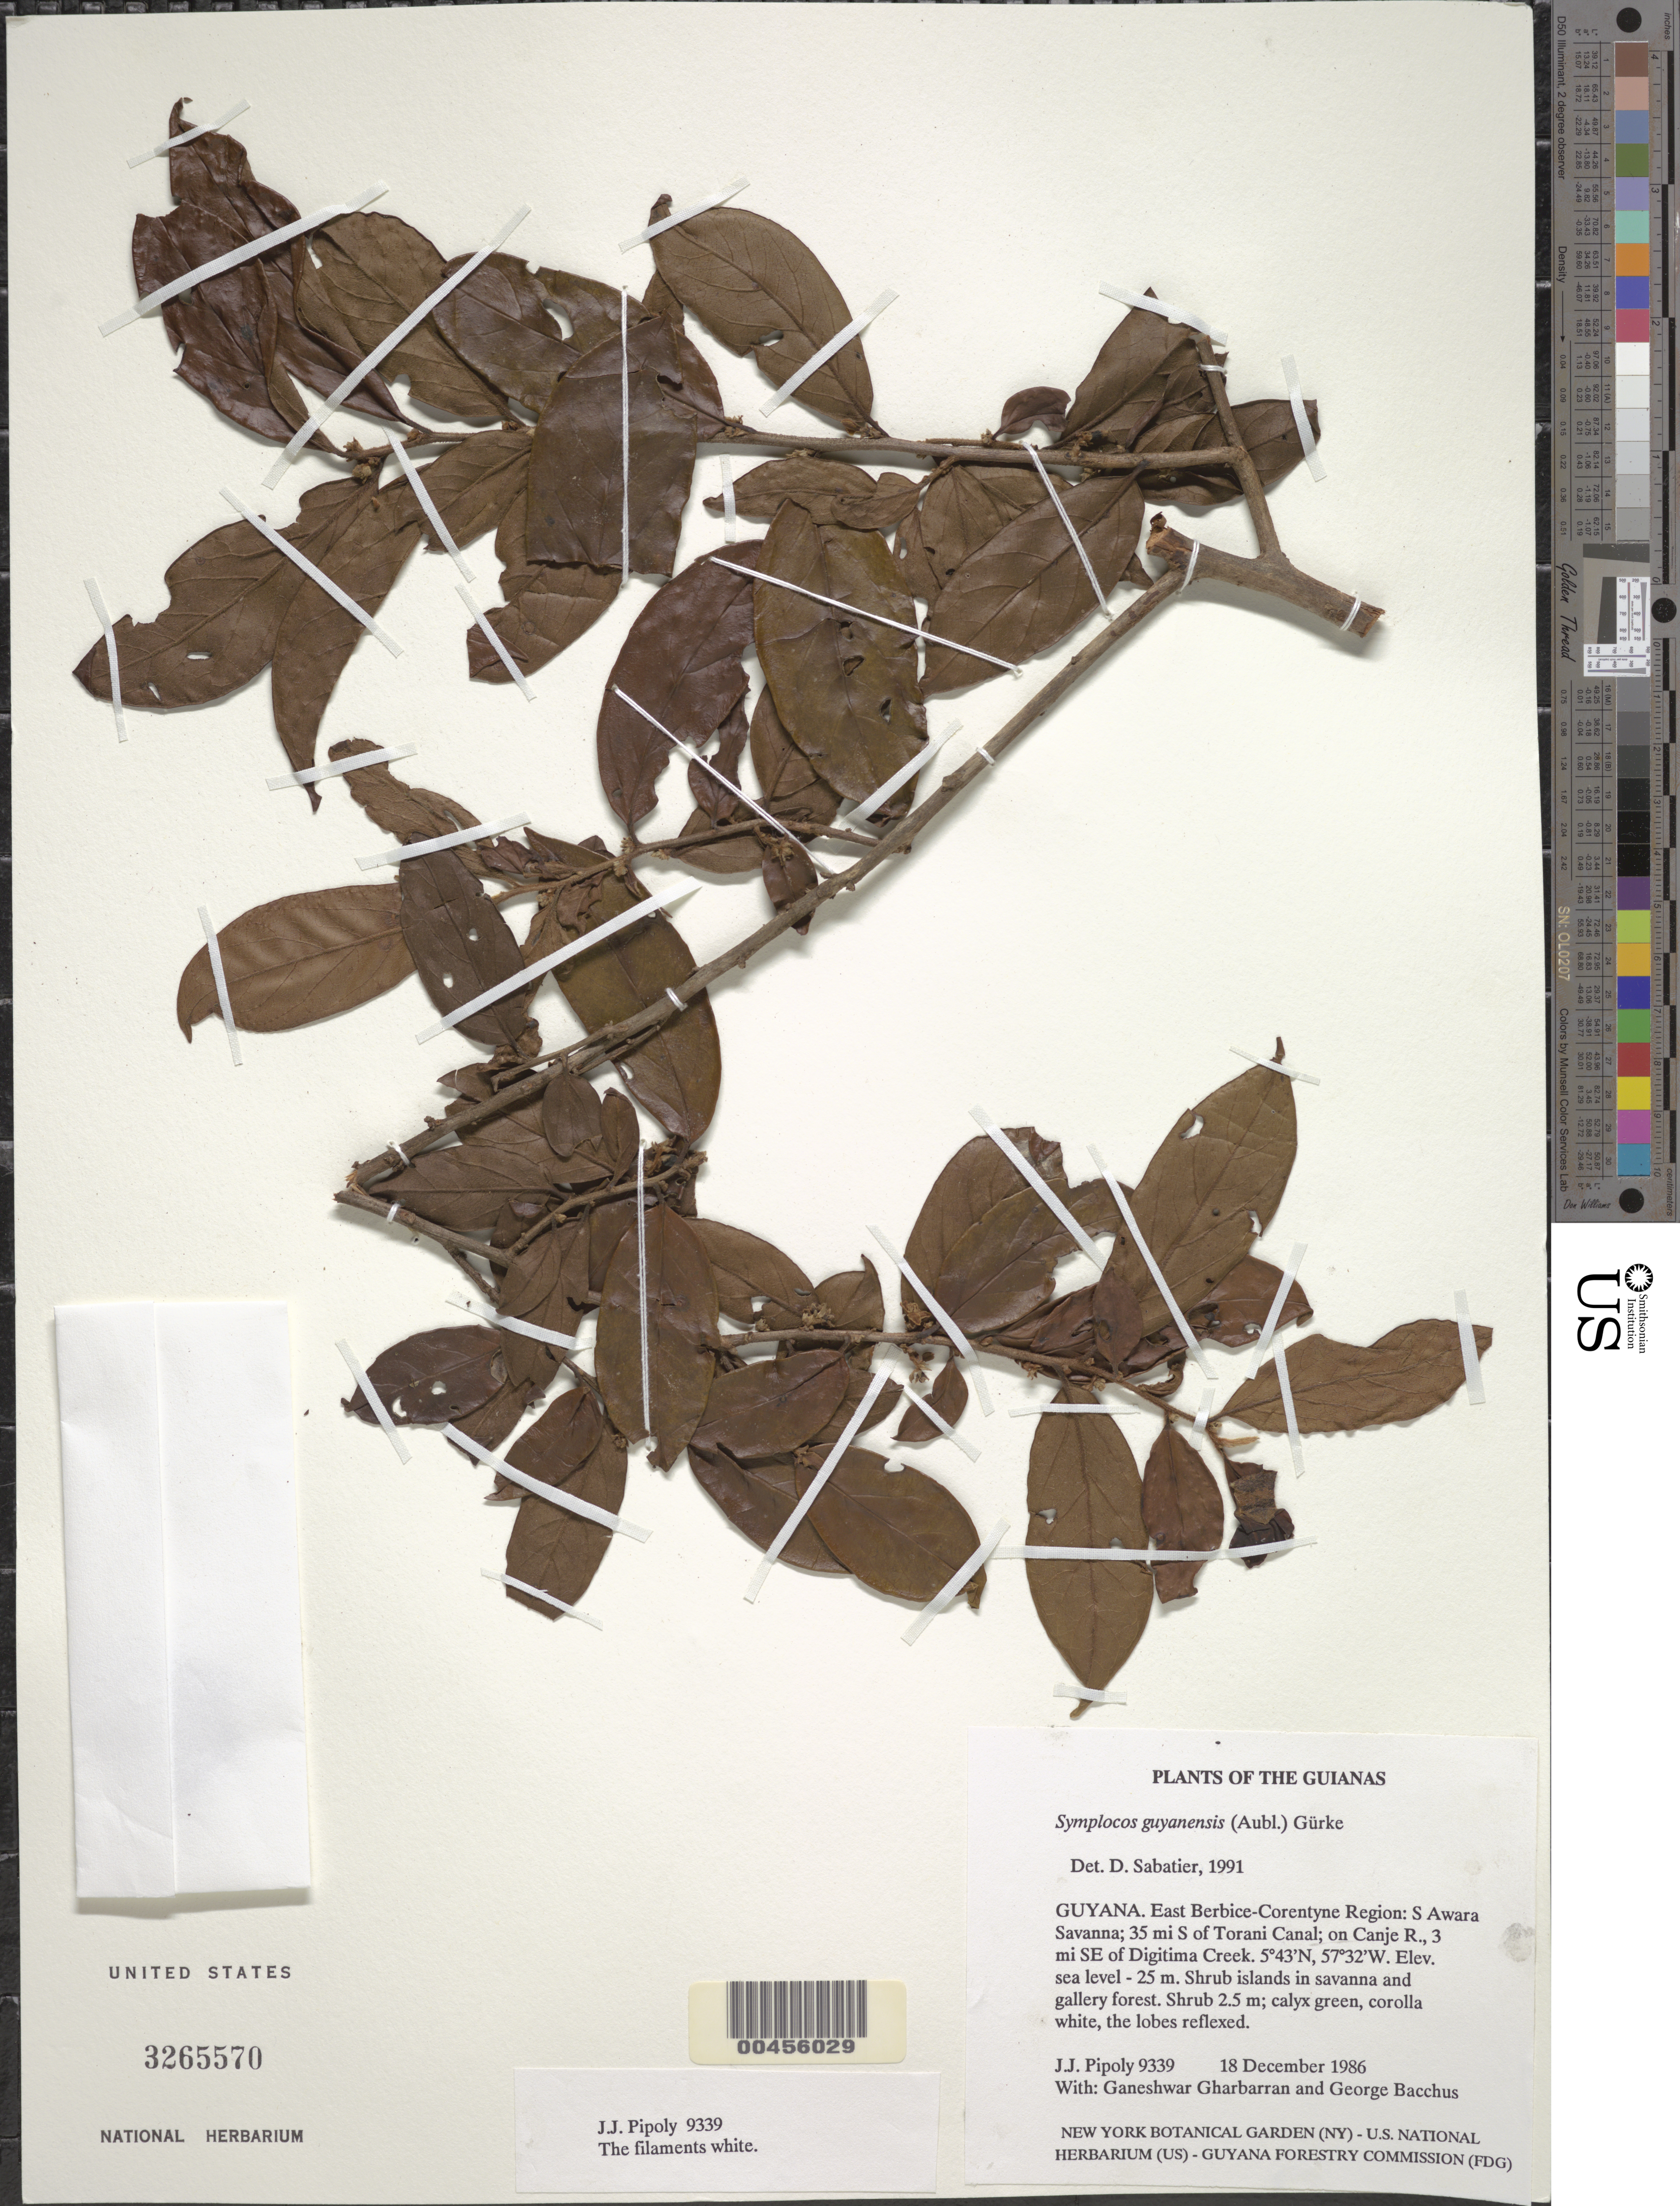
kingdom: Plantae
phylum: Tracheophyta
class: Magnoliopsida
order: Ericales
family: Symplocaceae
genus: Symplocos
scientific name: Symplocos guianensis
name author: (Aubl.) Gürke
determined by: Sabatier, D.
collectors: J. J. Pipoly, G. Gharbarran & G. Bacchus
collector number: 9339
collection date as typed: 18 December 1986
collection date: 1986-12-18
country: Guyana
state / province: E. Berbice-Corentyne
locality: S Awara Savanna; ±35 mi S of Torani Canal; on Canje R., 3 mi SE of Digitima Creek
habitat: Shrub islands in savanna and gallery forest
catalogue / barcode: US 3265570